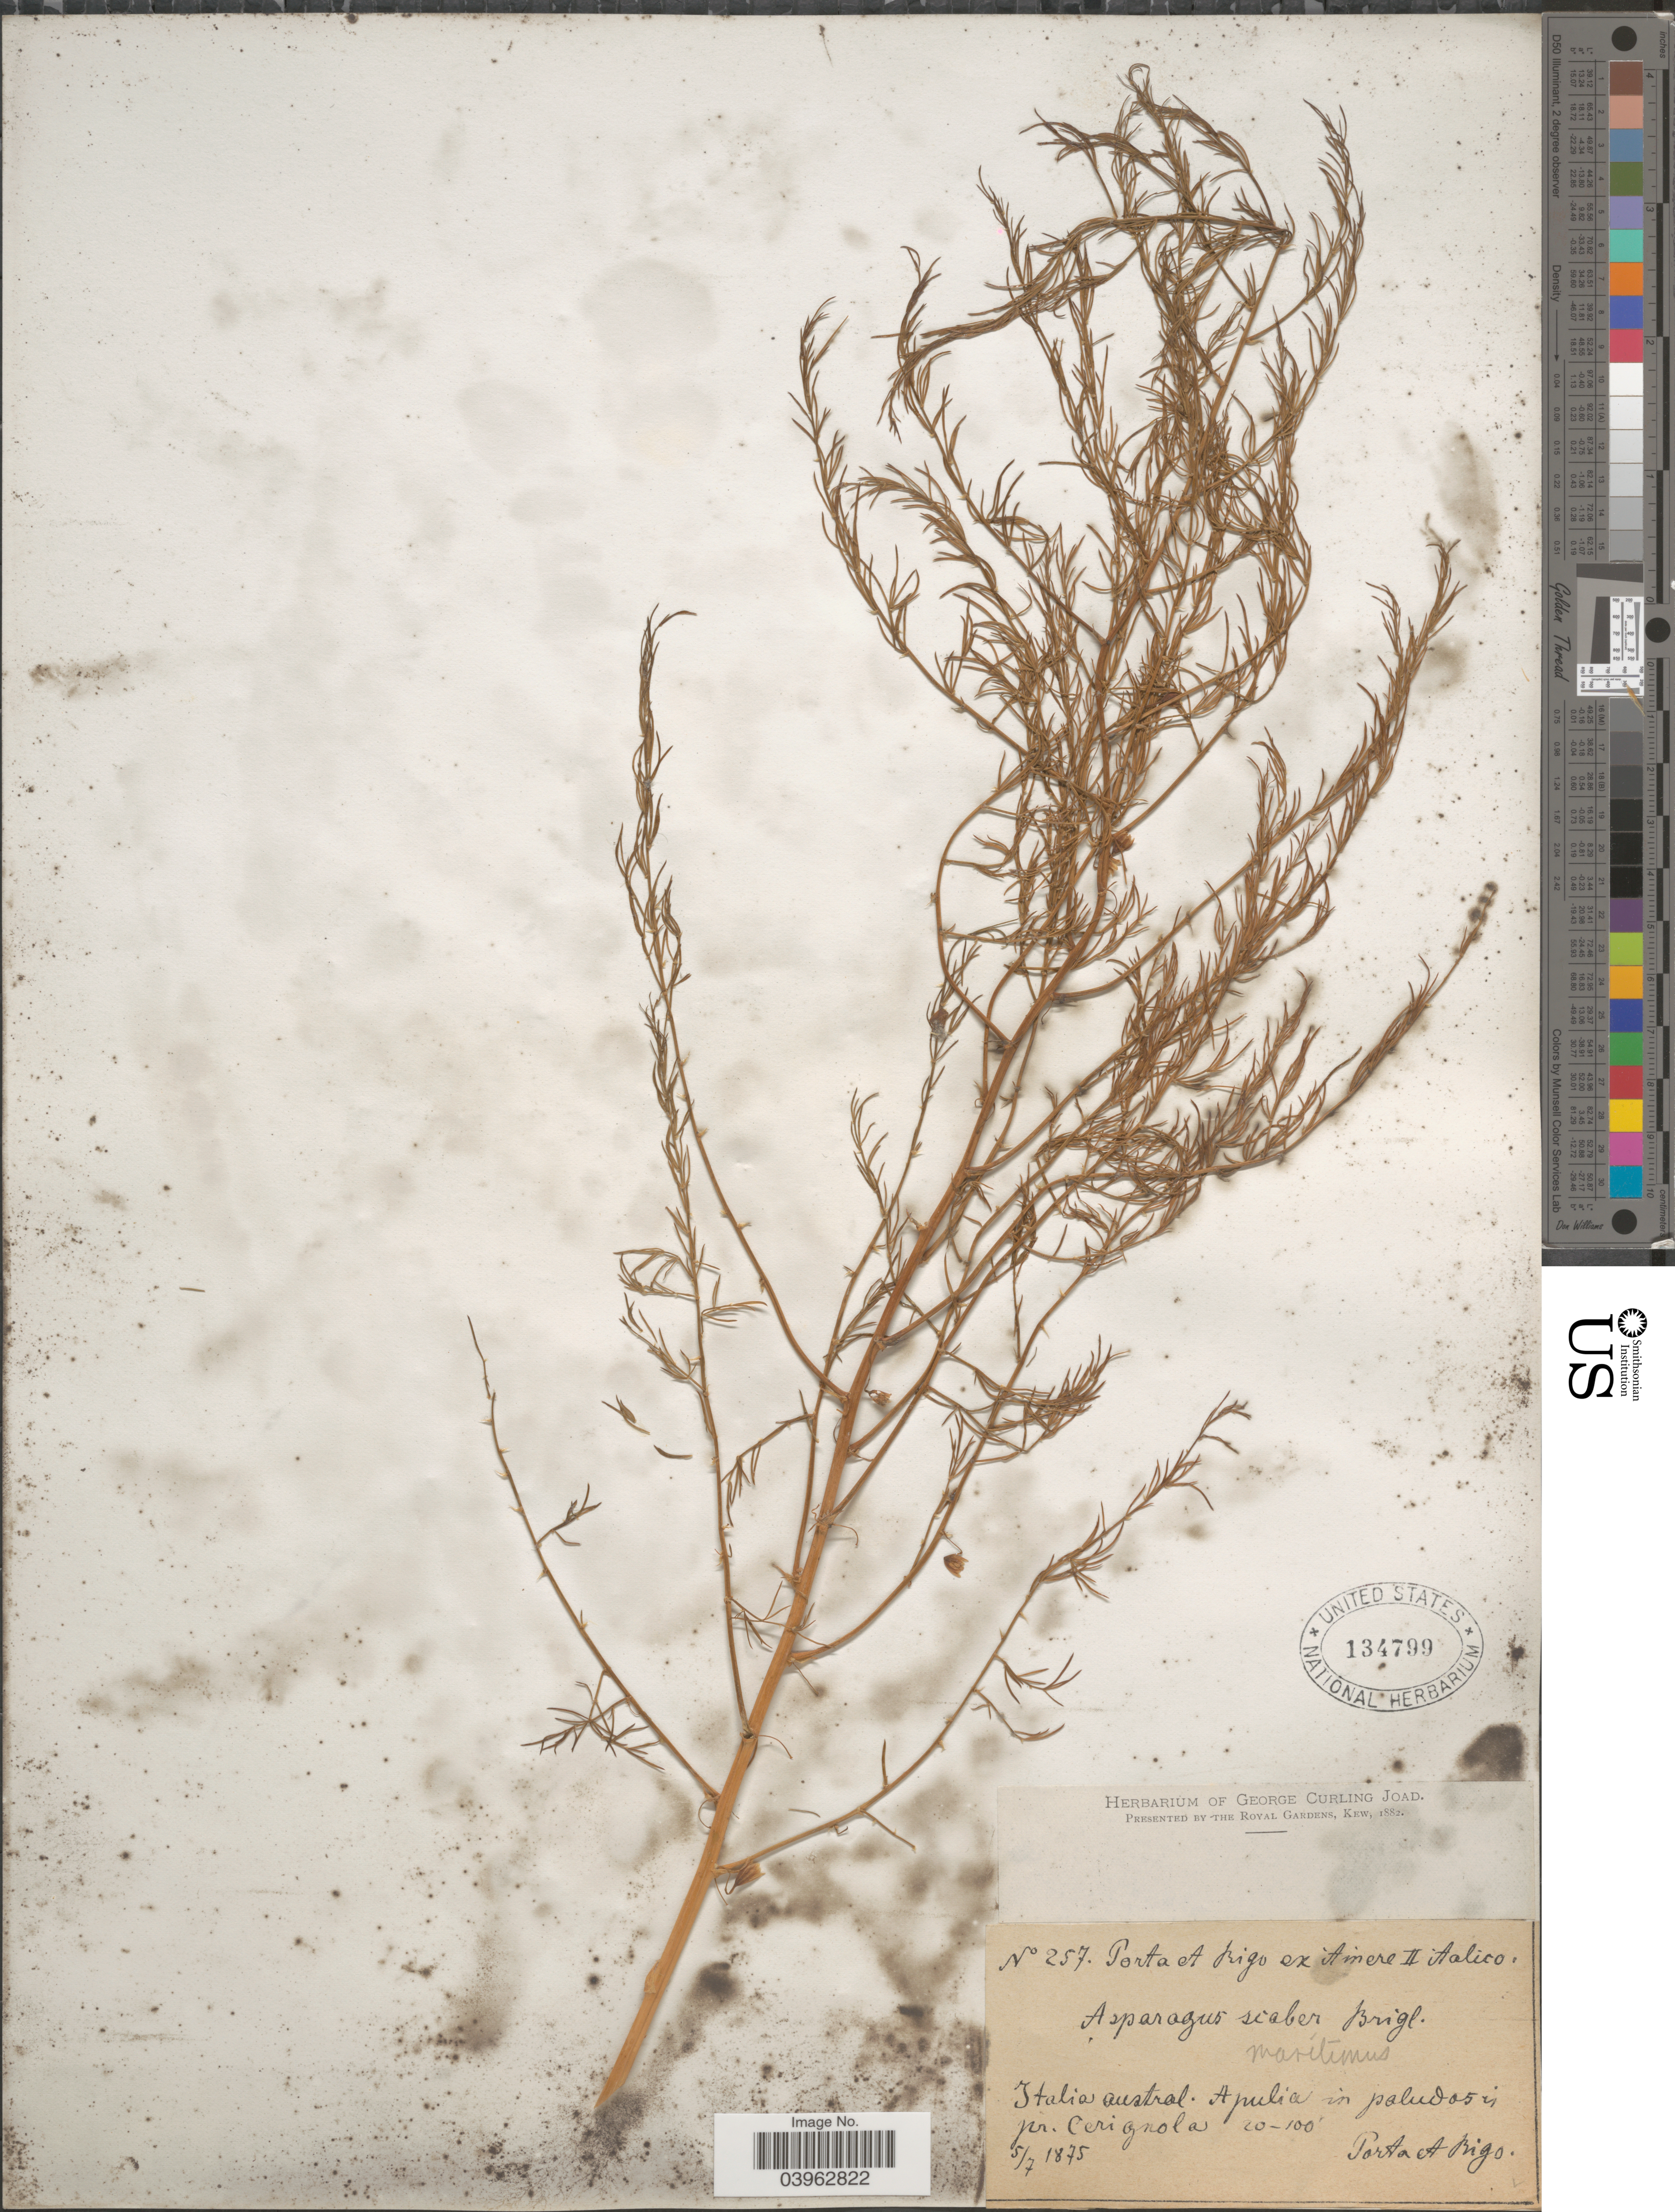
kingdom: Plantae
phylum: Tracheophyta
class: Liliopsida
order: Asparagales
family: Asparagaceae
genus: Asparagus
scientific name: Asparagus maritimus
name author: (L.) Mill.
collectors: -- Porta & -- Rigo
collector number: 257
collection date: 1875-07-05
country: Italy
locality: Italia austral. Apulia in paludosis pr. Cerignola.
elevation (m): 6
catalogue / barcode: US 134799